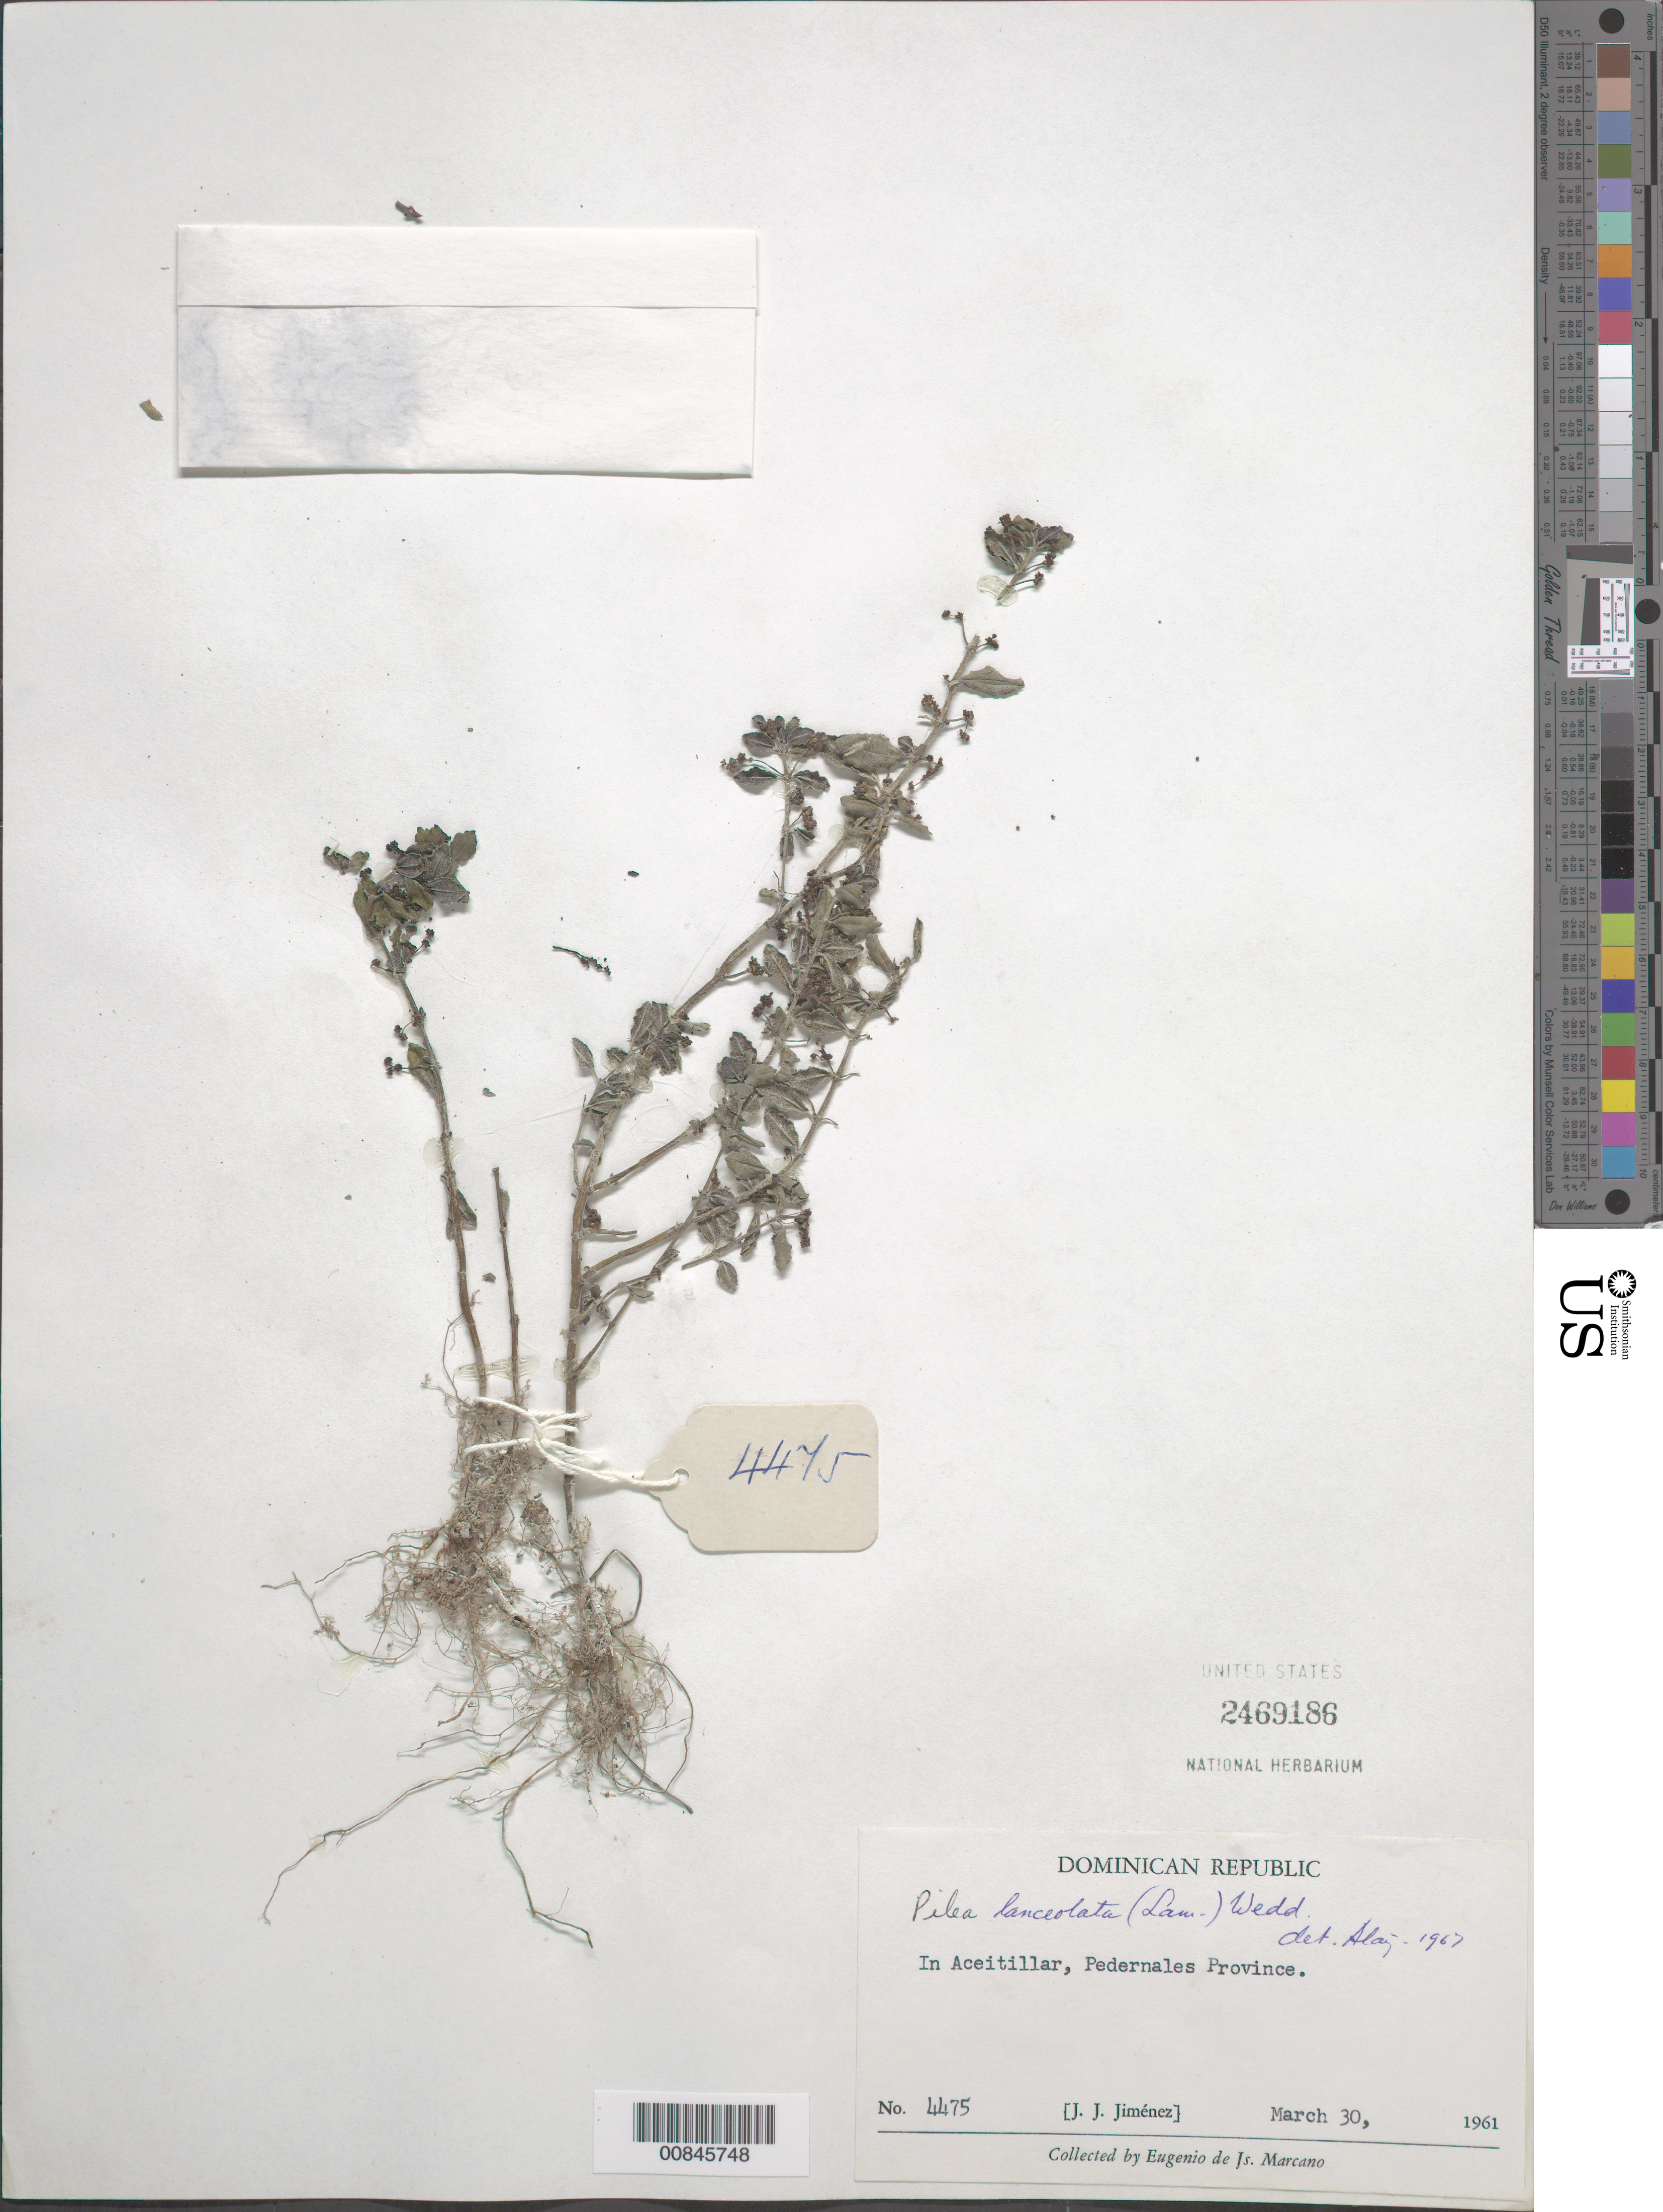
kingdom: Plantae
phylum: Tracheophyta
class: Magnoliopsida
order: Rosales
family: Urticaceae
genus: Pilea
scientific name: Pilea lanceolata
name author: (Savigny) Wedd.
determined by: Liogier, Alain H.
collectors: J. J. Jiménez & E. J. Marcano F.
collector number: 4475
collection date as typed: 30 Mar 1961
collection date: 1961-03-30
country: Dominican Republic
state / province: Pedernales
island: Hispaniola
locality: Aceitillar.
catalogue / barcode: US 2469186